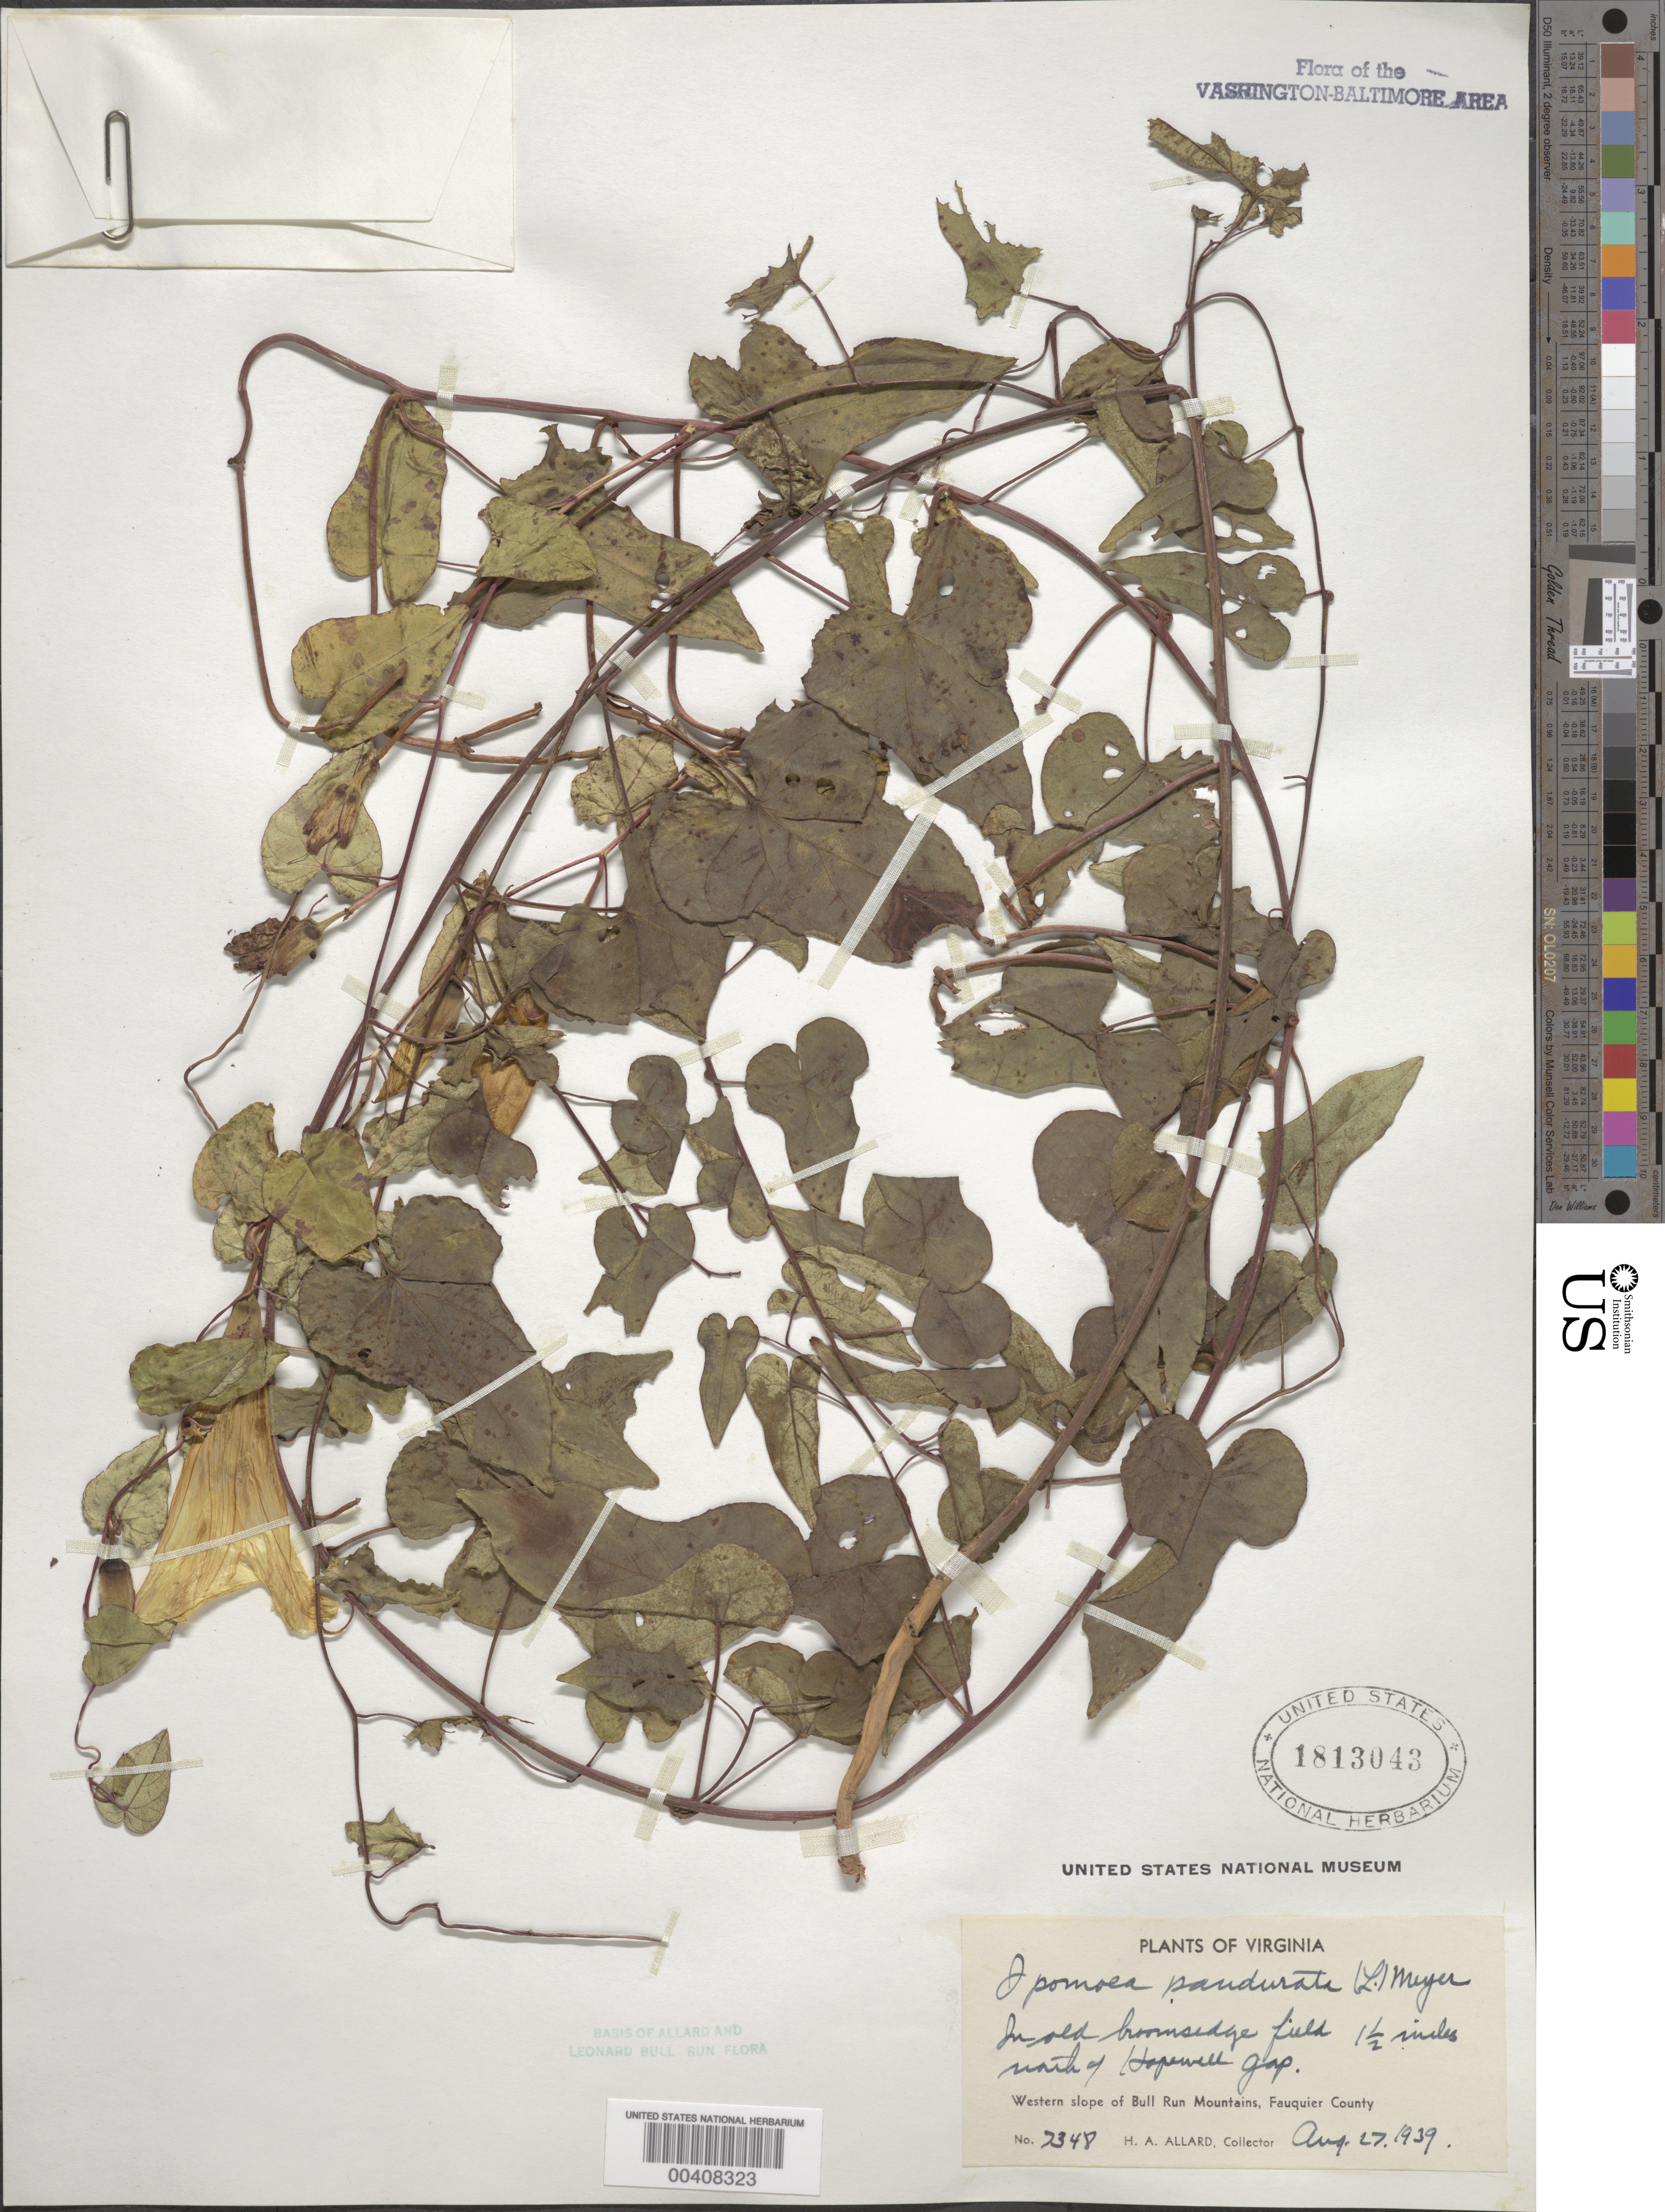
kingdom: Plantae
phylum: Tracheophyta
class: Magnoliopsida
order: Solanales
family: Convolvulaceae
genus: Ipomoea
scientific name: Ipomoea pandurata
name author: (L.) G. Mey.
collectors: H. A. Allard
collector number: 7348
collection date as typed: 27 Aug 1939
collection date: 1939-08-27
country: United States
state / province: Virginia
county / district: Fauquier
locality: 1.5 mi. N of Hopewell Gap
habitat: Old broomsdge field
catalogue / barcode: US 1813043